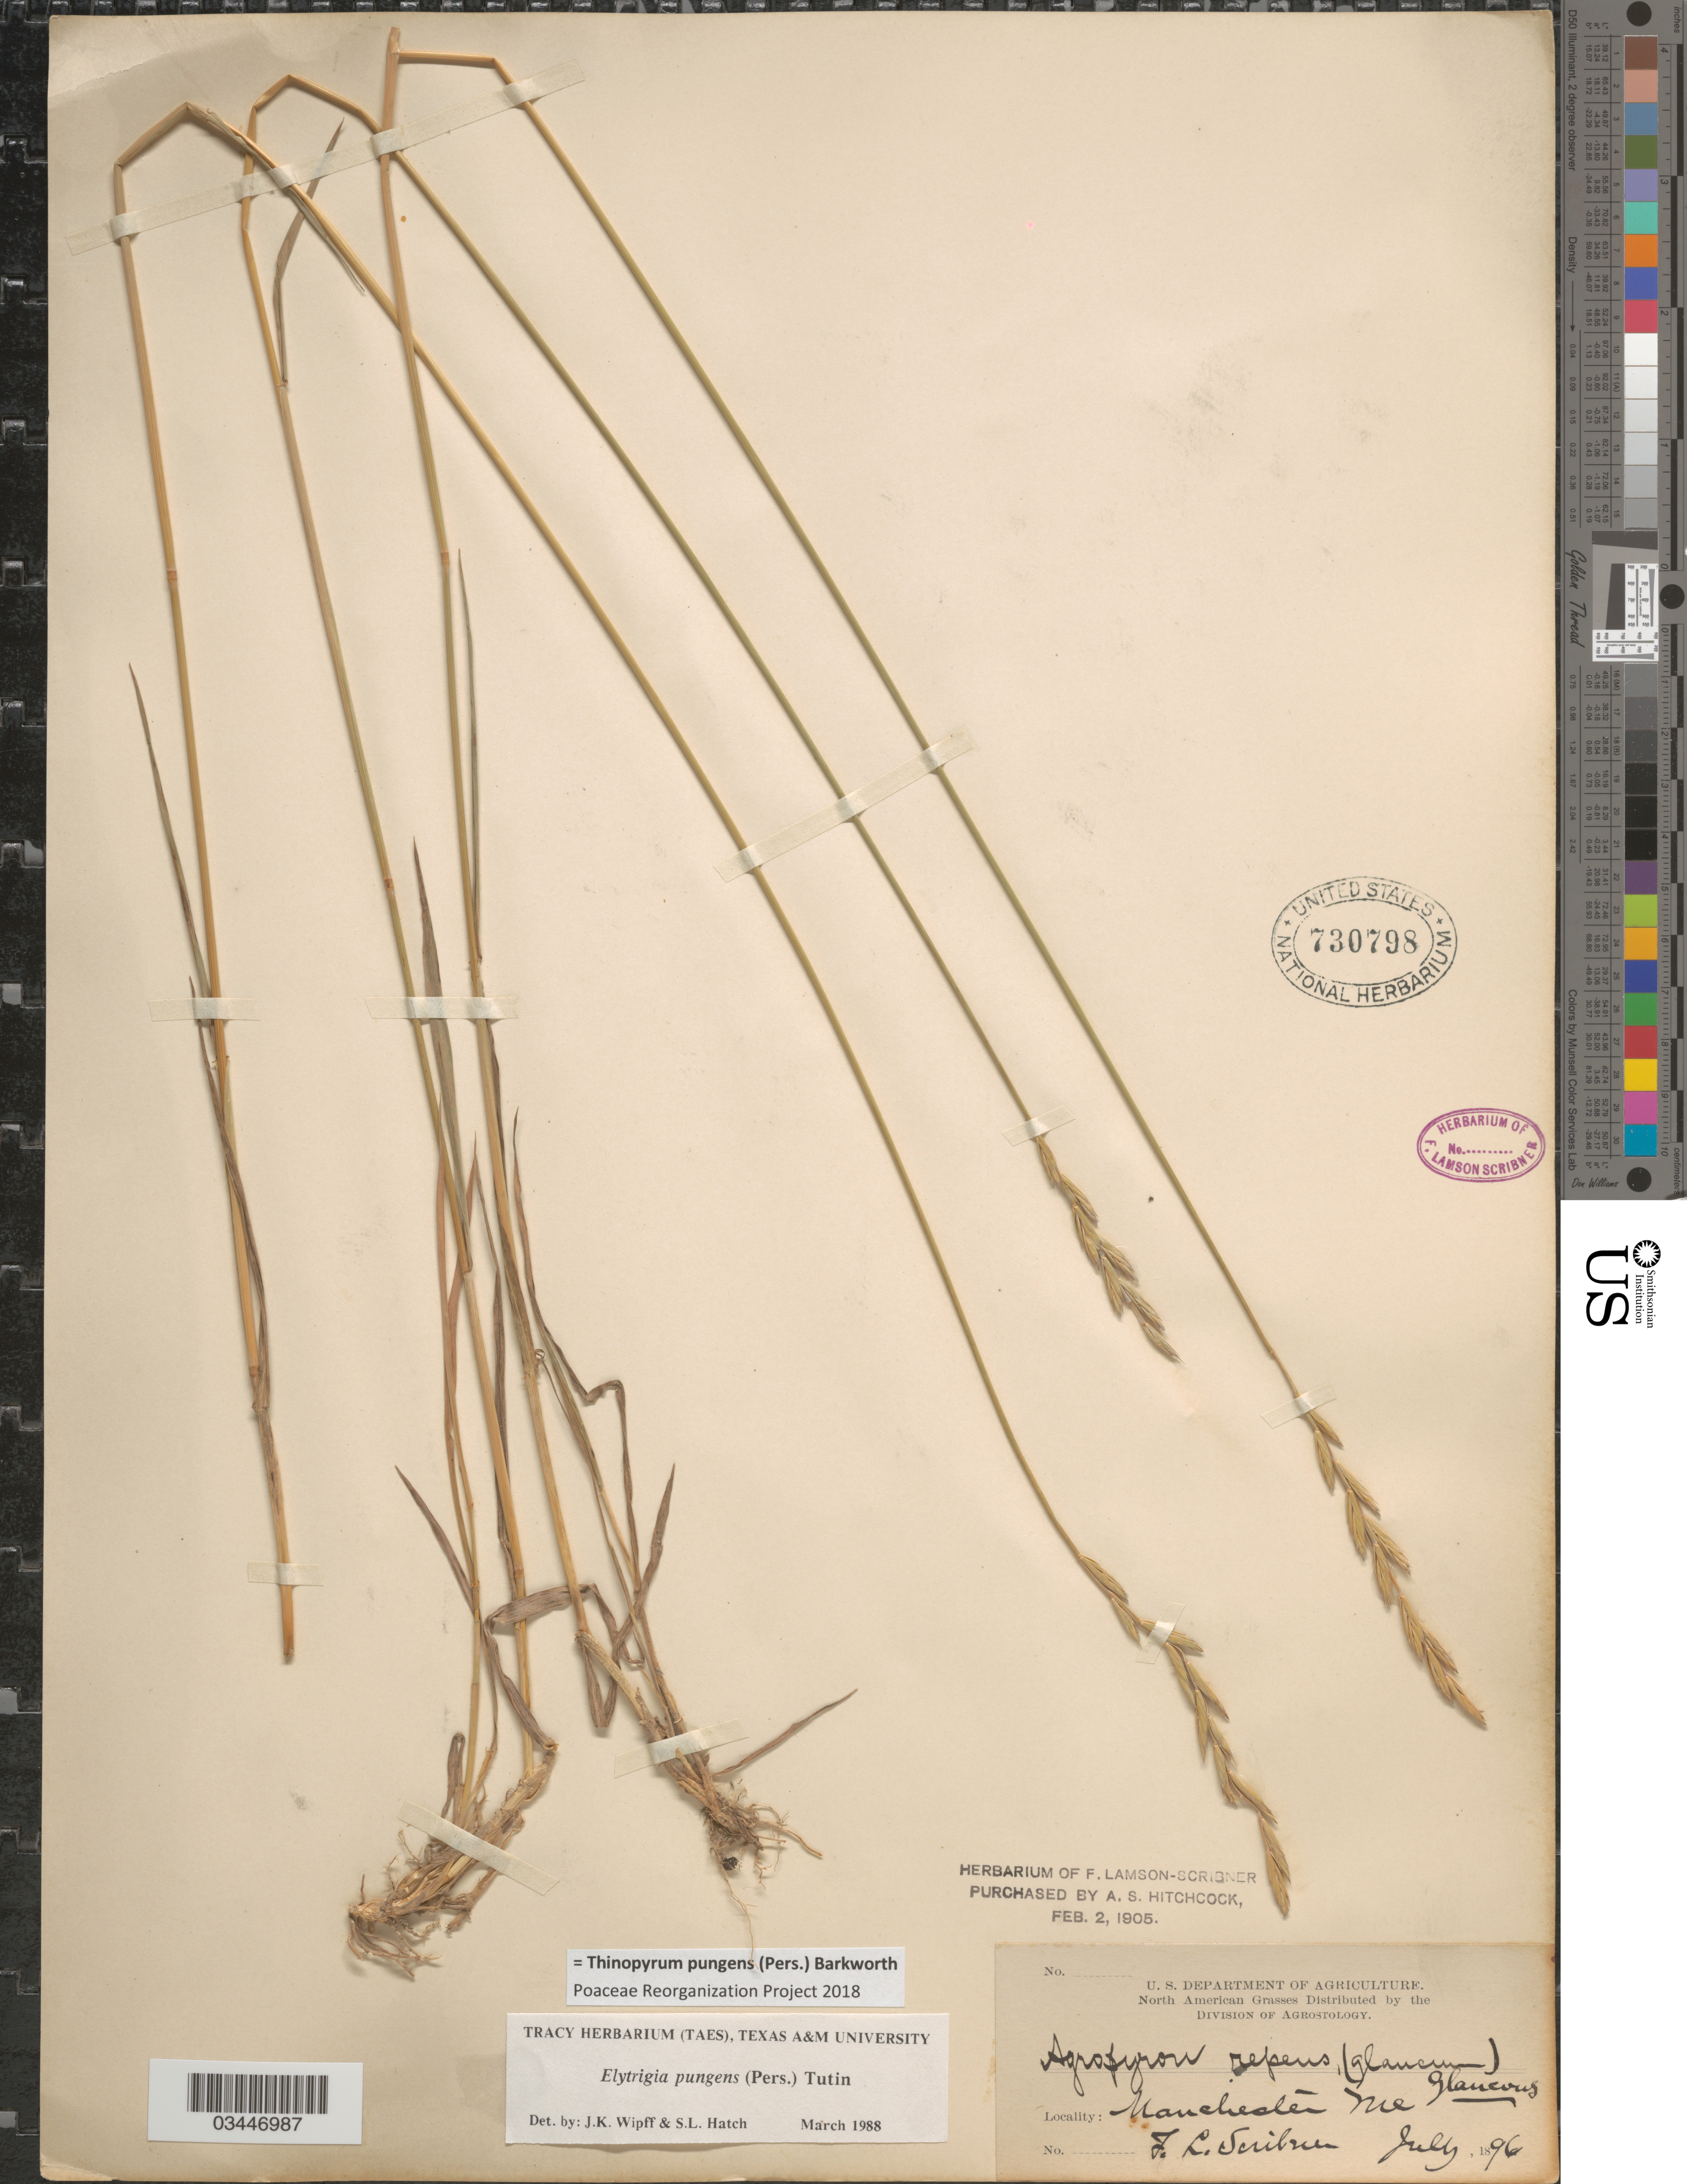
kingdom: Plantae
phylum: Tracheophyta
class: Liliopsida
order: Poales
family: Poaceae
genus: Thinopyrum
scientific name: Thinopyrum pungens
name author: (Pers.) Barkworth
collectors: F. Lamson-Scribner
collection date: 1896-07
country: United States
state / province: Maine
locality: Manchester.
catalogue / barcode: US 730798